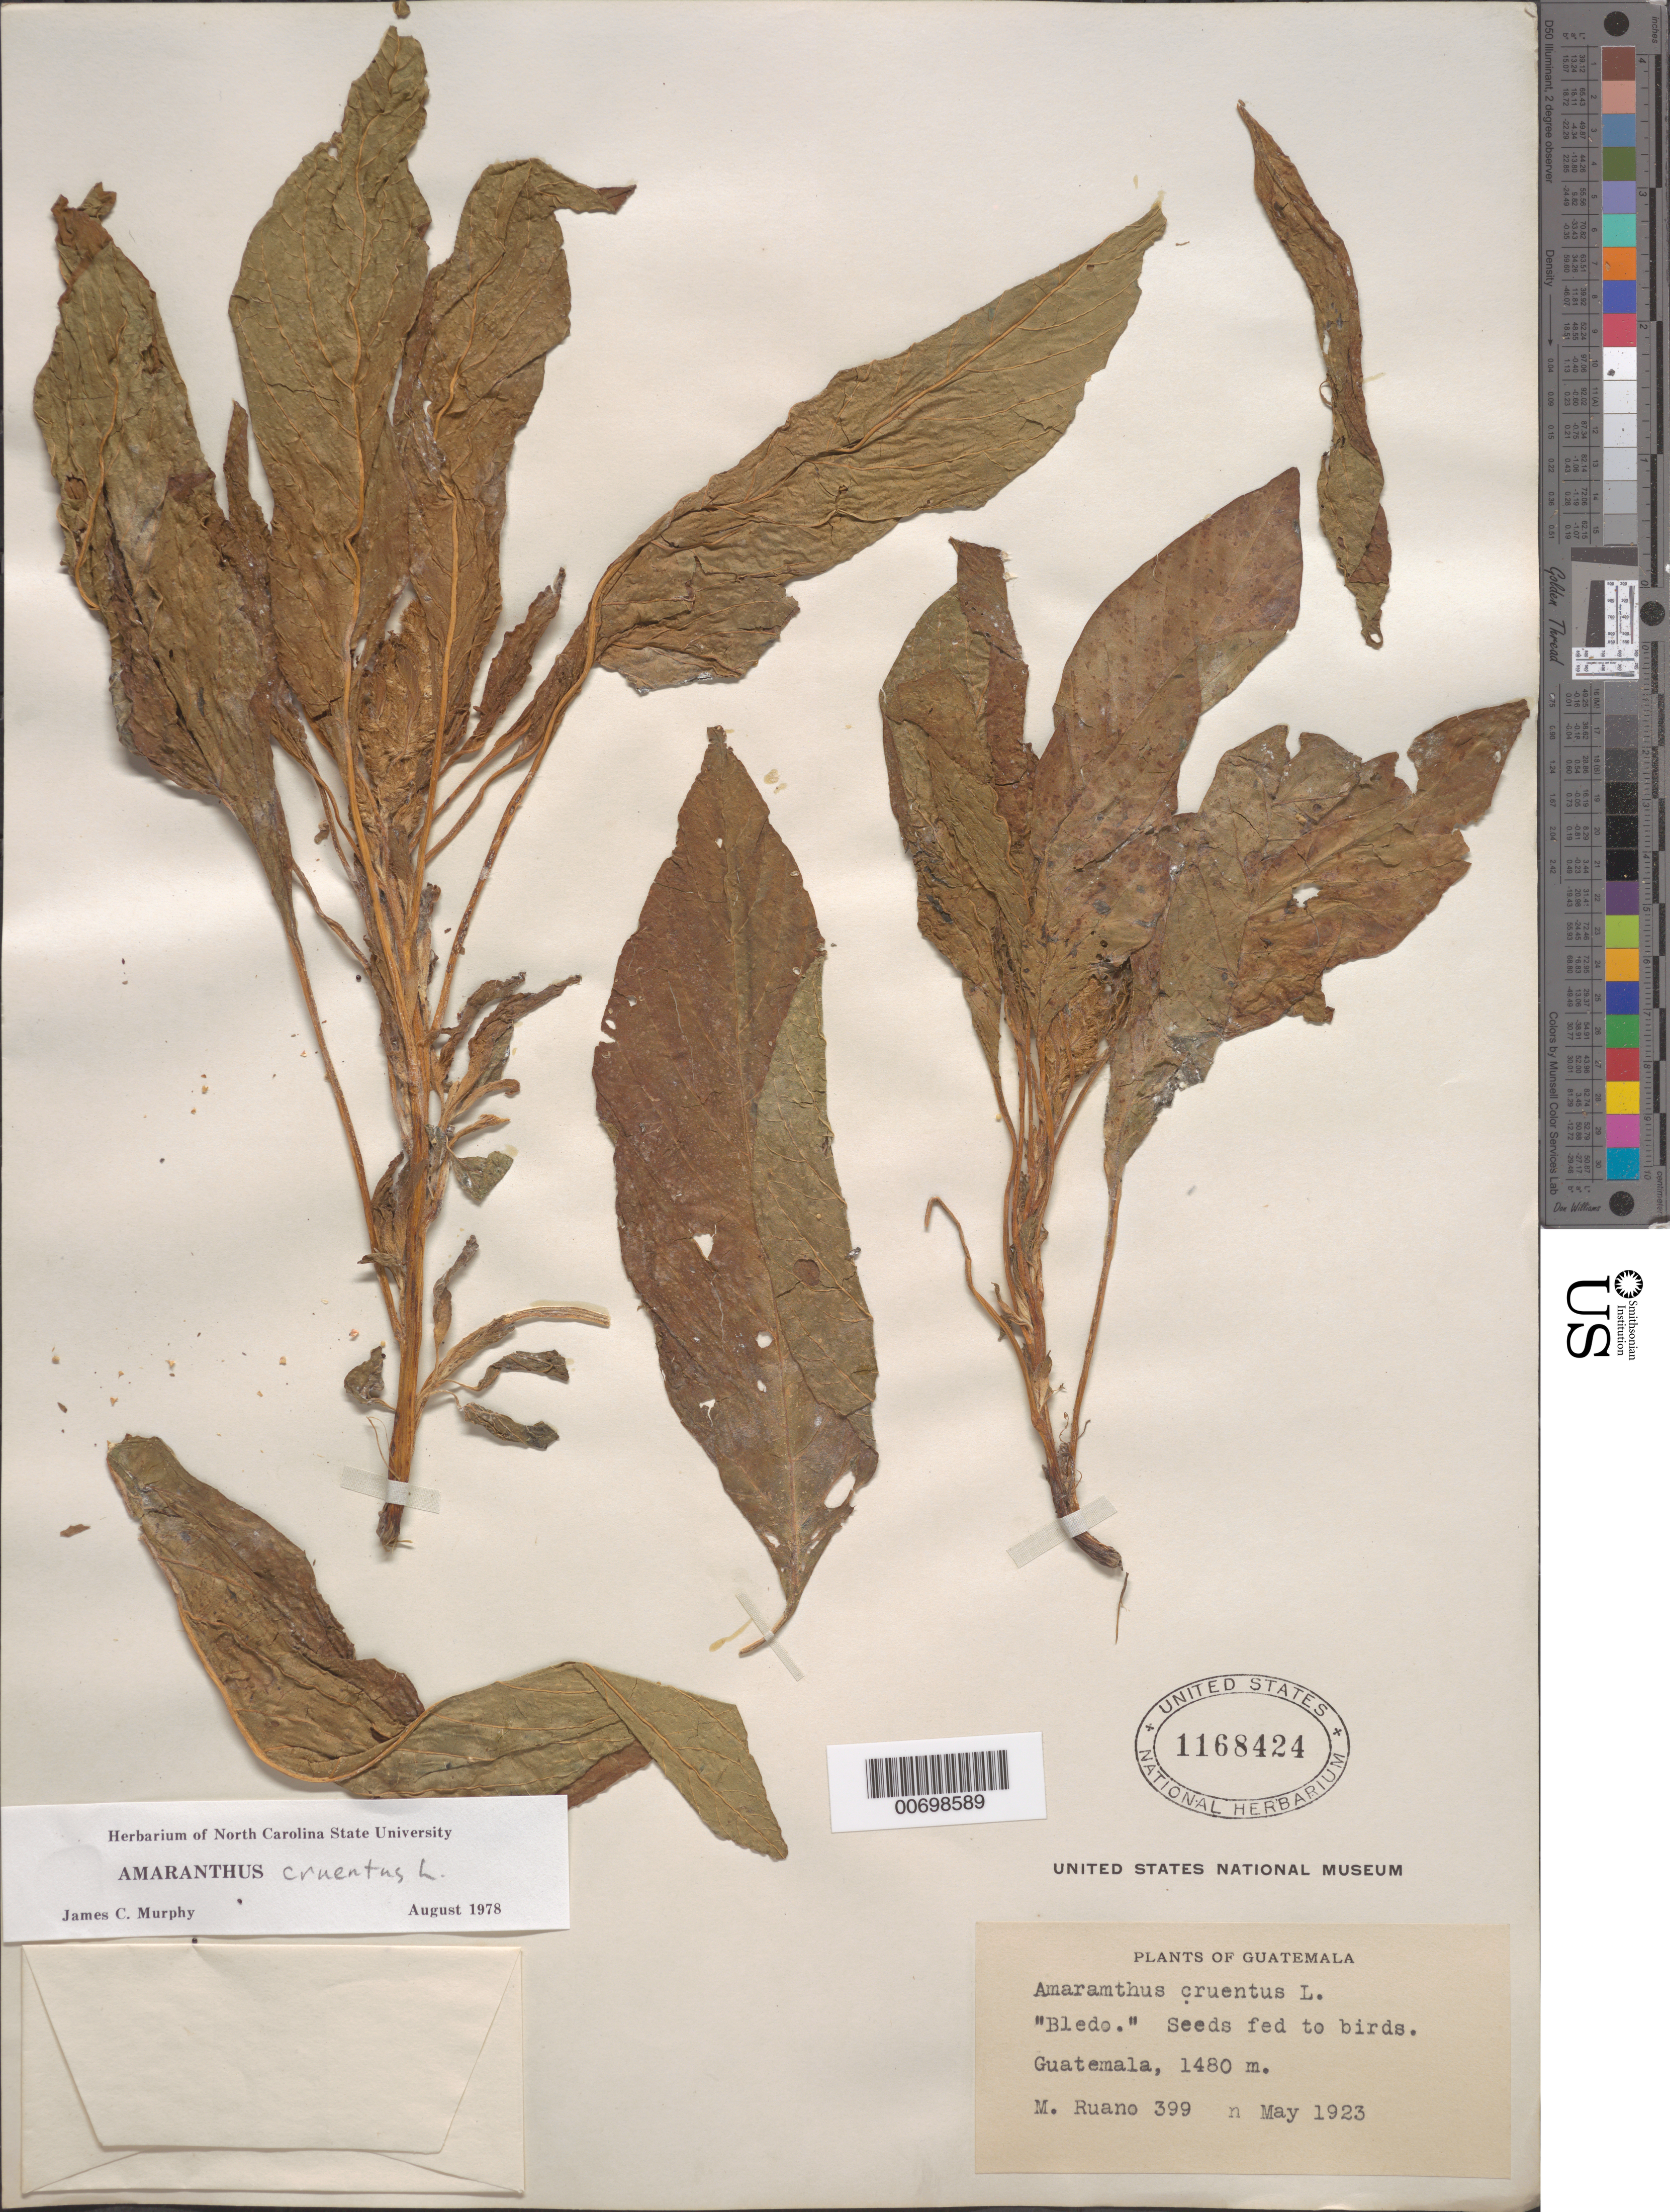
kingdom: Plantae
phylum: Tracheophyta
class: Magnoliopsida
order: Caryophyllales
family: Amaranthaceae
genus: Amaranthus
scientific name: Amaranthus cruentus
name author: L.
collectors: M. Ruano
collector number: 399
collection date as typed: May 1923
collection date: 1923-05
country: Guatemala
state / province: Guatemala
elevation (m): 1480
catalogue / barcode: US 1168424